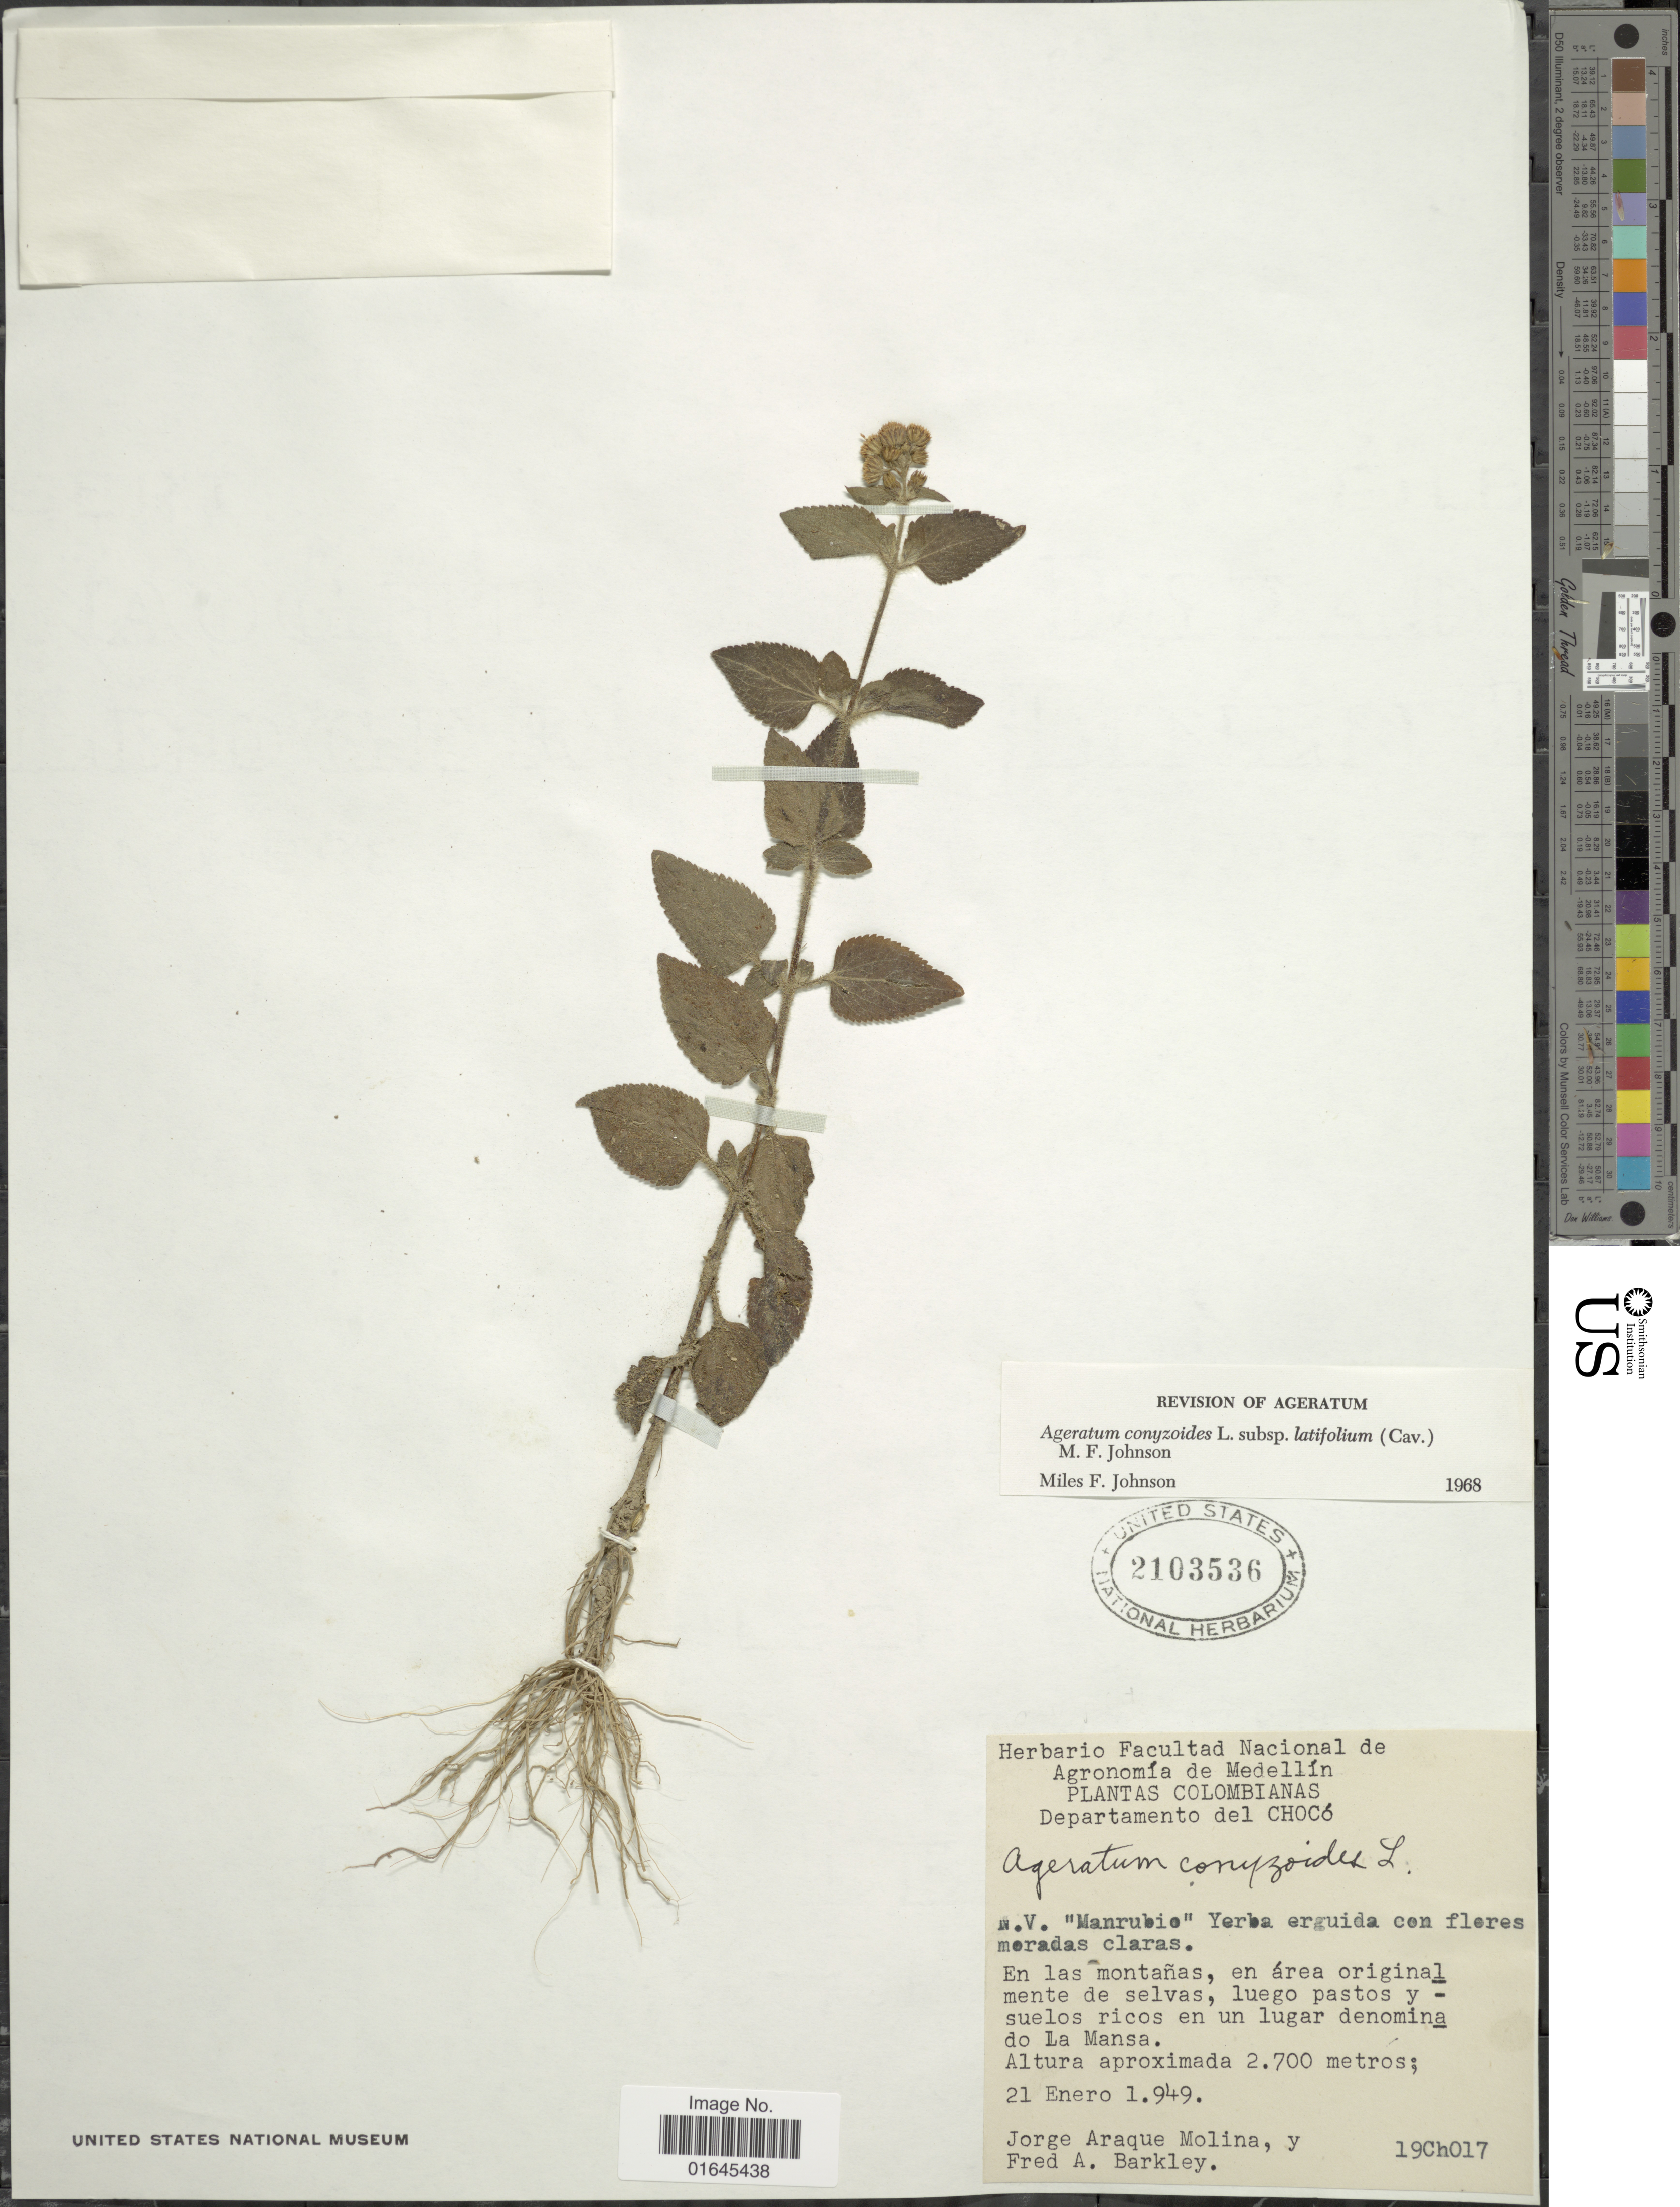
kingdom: Plantae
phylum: Tracheophyta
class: Magnoliopsida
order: Asterales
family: Asteraceae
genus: Ageratum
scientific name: Ageratum conyzoides subsp. latifolium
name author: (Cav.) M.F. Johnson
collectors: J. A. Molina & F. A. Barkley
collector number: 19Ch017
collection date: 1949-01-21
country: Colombia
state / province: Chocó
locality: En las montañas, en área original mente de selvas, luego pastos y suelos ricos en un lugar denomina do La Mansa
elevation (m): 2700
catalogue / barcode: US 2103536